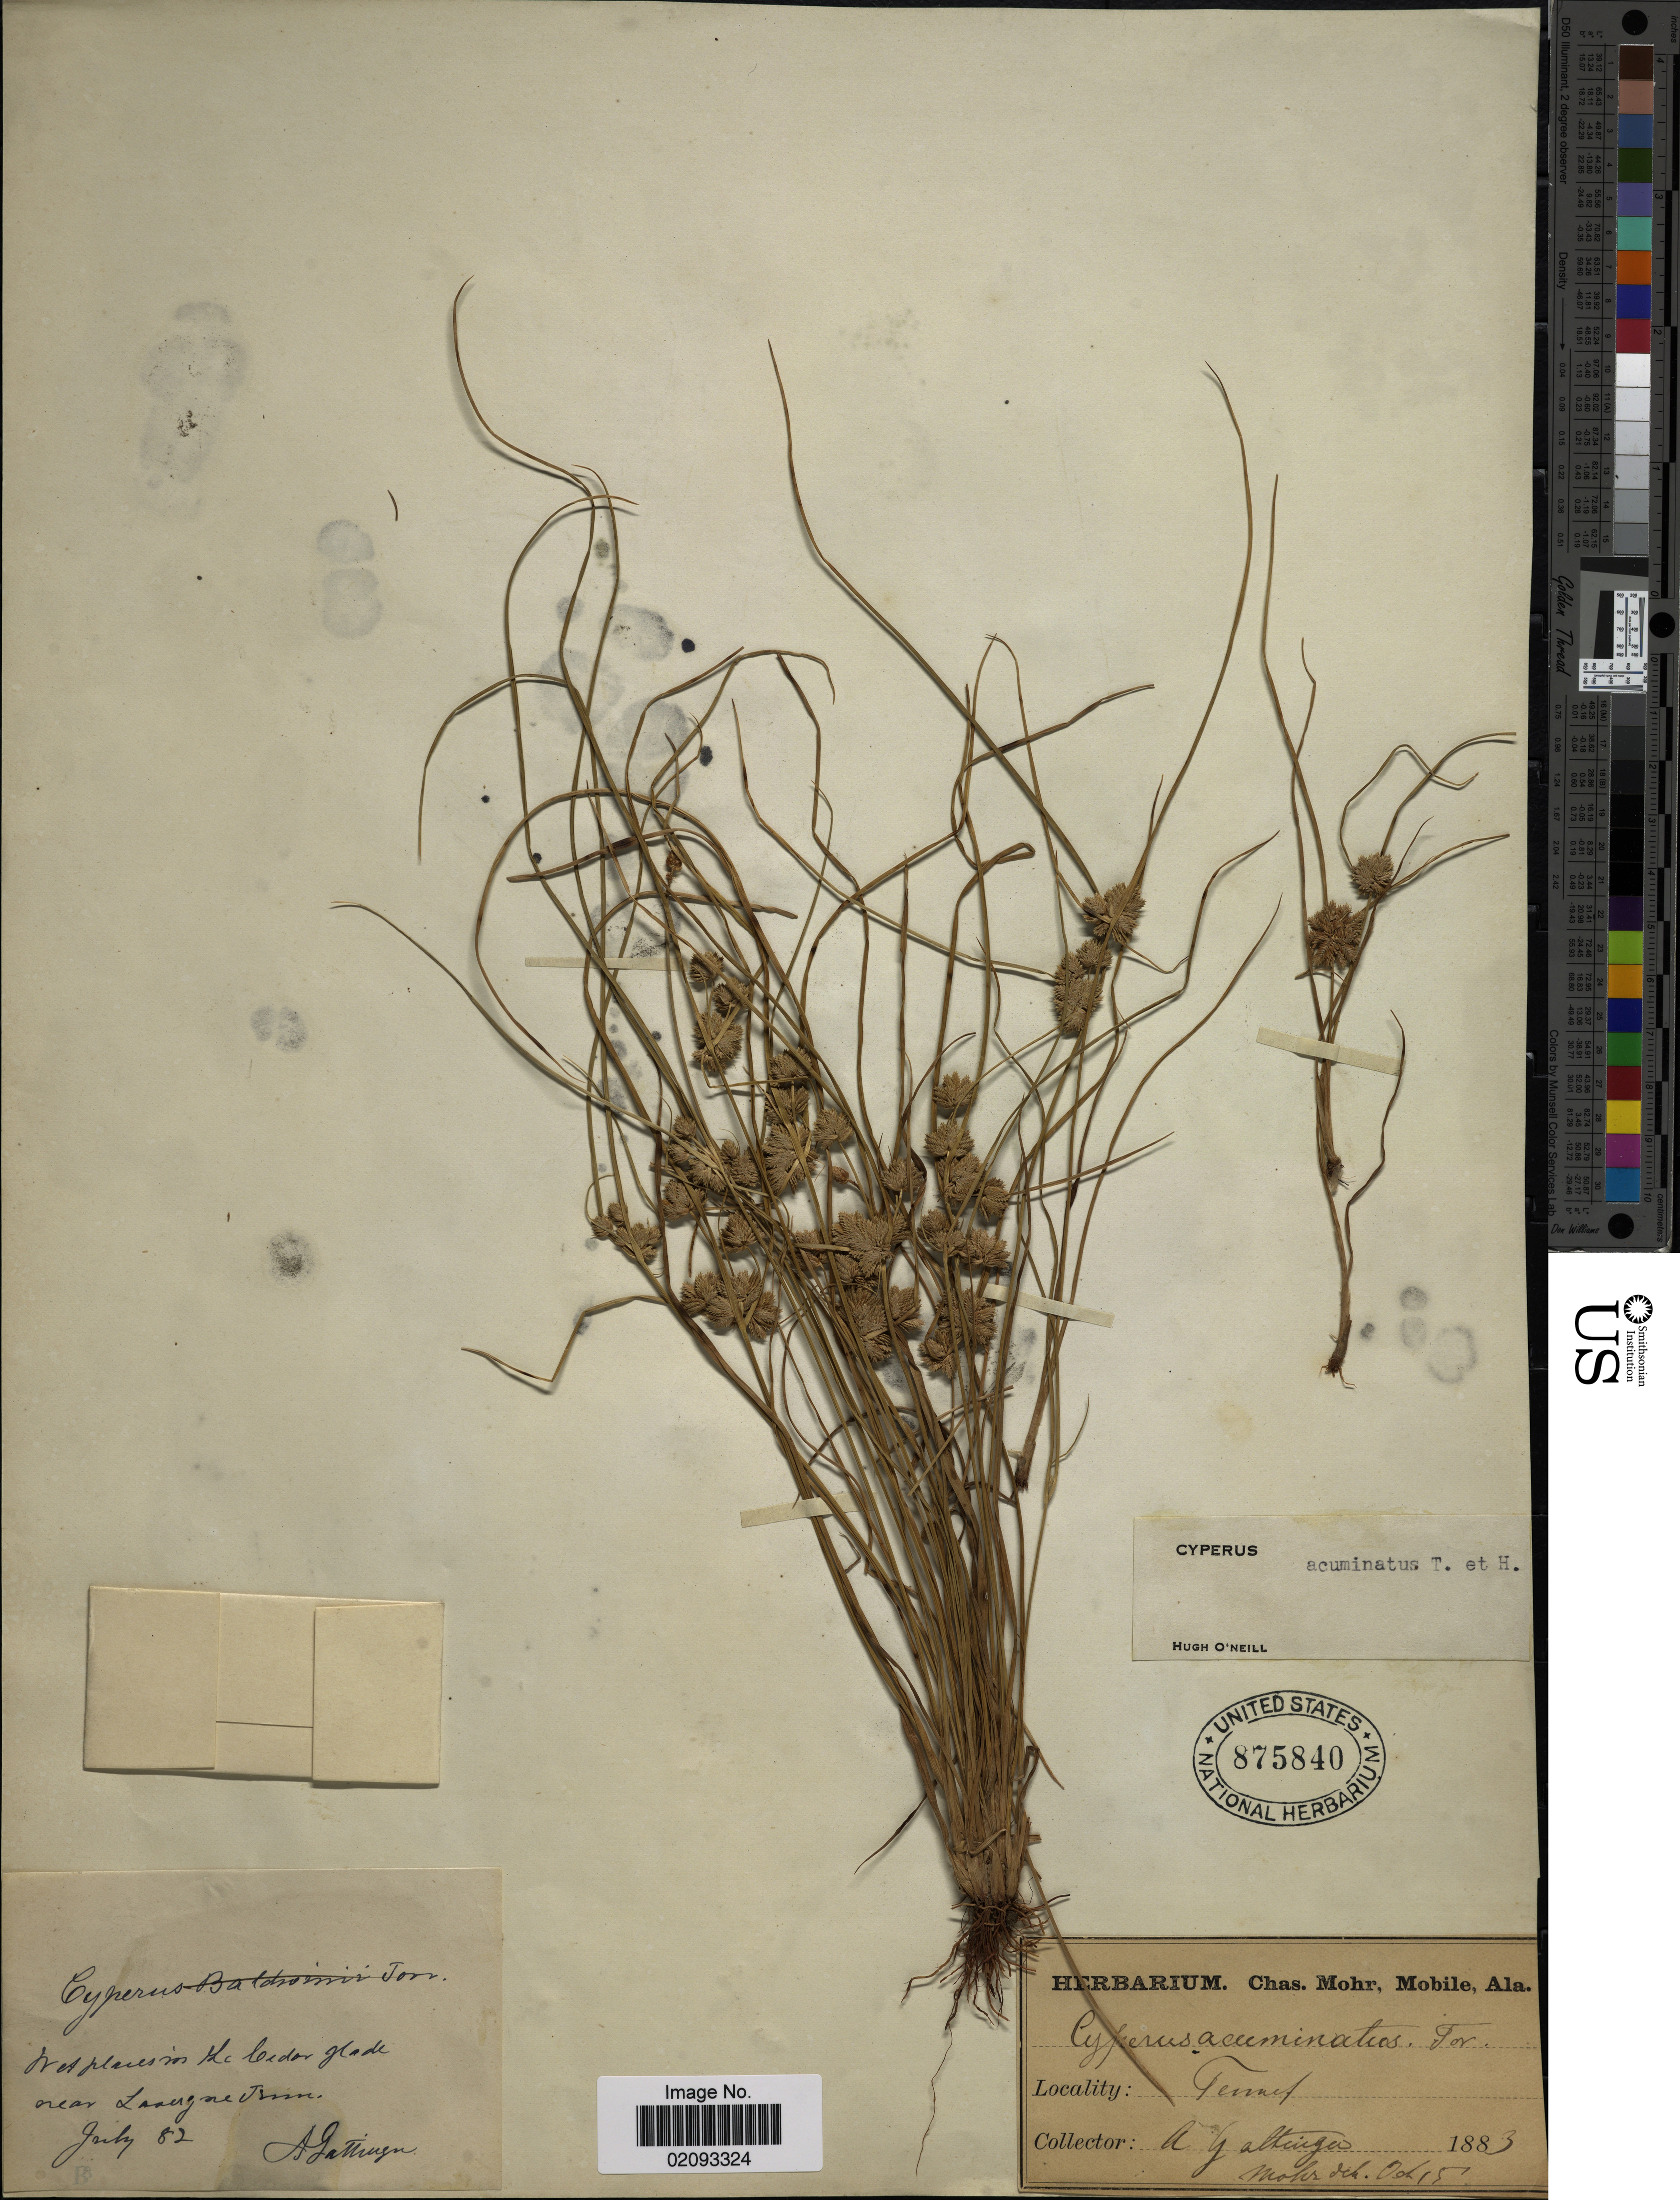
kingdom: Plantae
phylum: Tracheophyta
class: Liliopsida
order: Poales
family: Cyperaceae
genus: Cyperus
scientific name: Cyperus acuminatus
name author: Torr. & Hook.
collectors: A. Gattinger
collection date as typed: Transcribed d/m/y: /7/82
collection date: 1883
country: United States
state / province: Tennessee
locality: In the Cedar glade near Lavergne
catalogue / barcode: US 875840